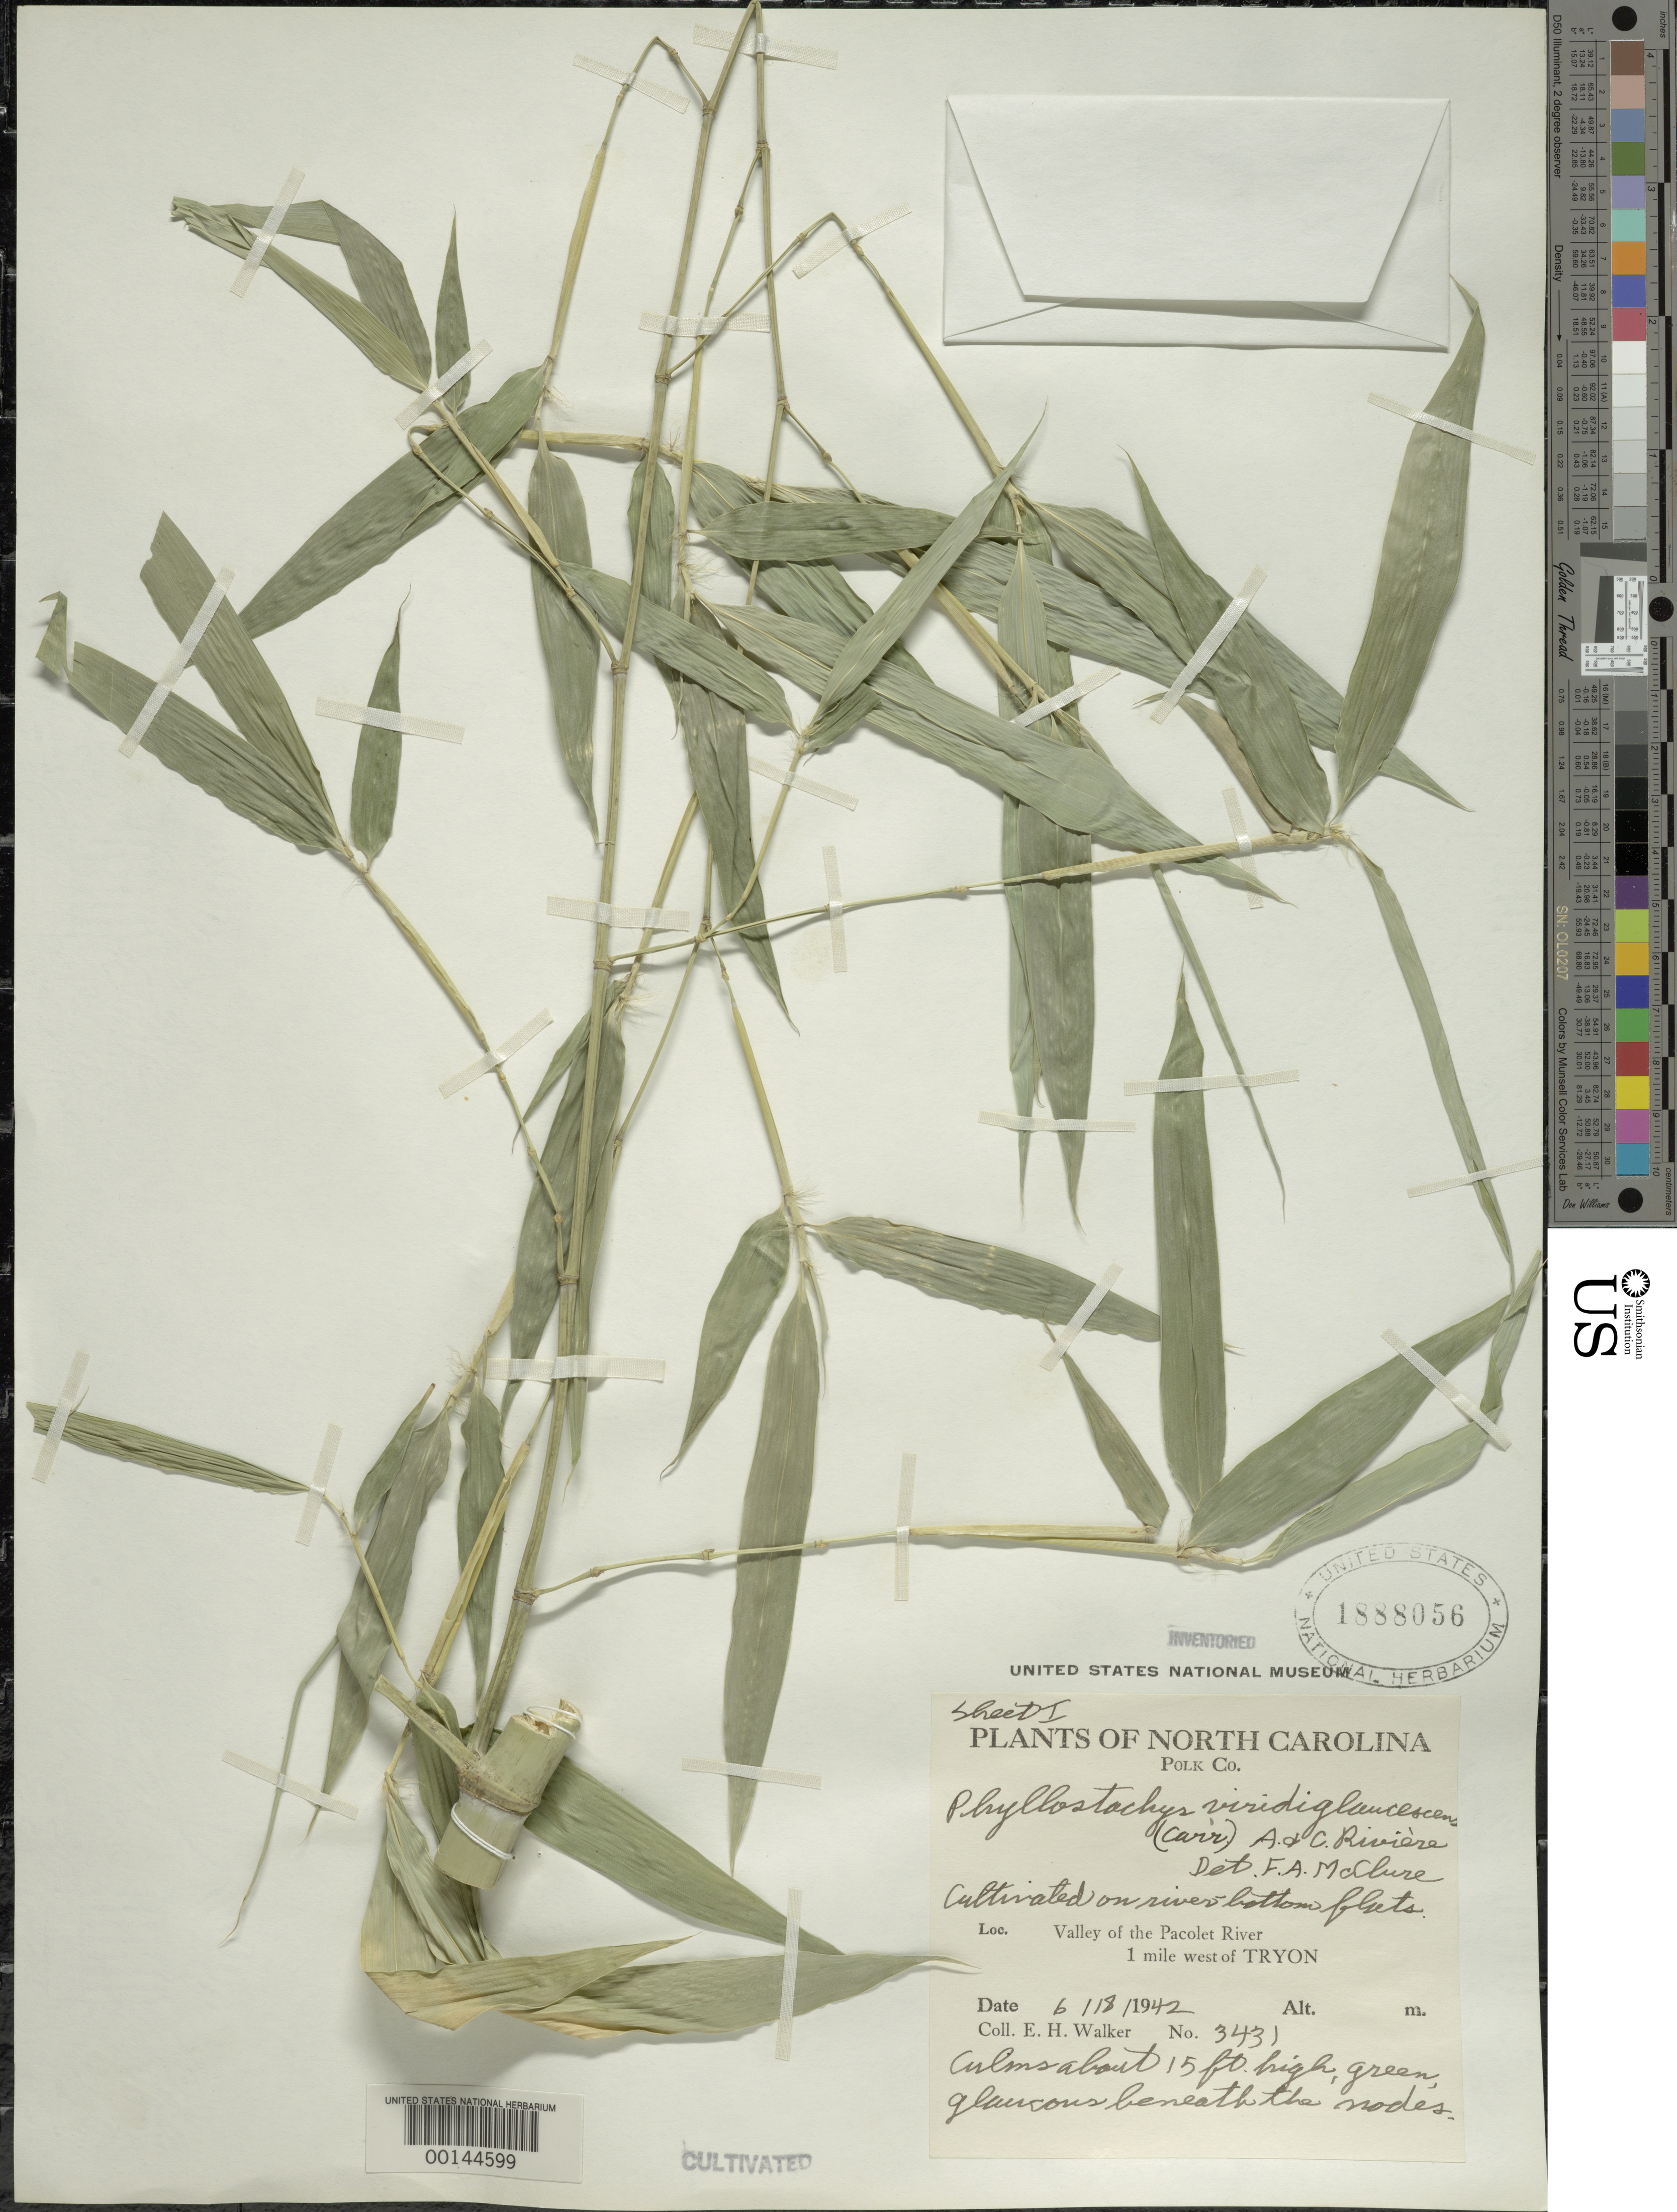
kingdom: Plantae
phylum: Tracheophyta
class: Liliopsida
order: Poales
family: Poaceae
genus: Phyllostachys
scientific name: Phyllostachys viridiglaucescens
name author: Rivière & C. Rivière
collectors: E. H. Walker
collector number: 3431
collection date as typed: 18 Jun 1942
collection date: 1942-06-18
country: United States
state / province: North Carolina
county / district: Polk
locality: Tryon, pacolet river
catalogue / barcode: US 1888056